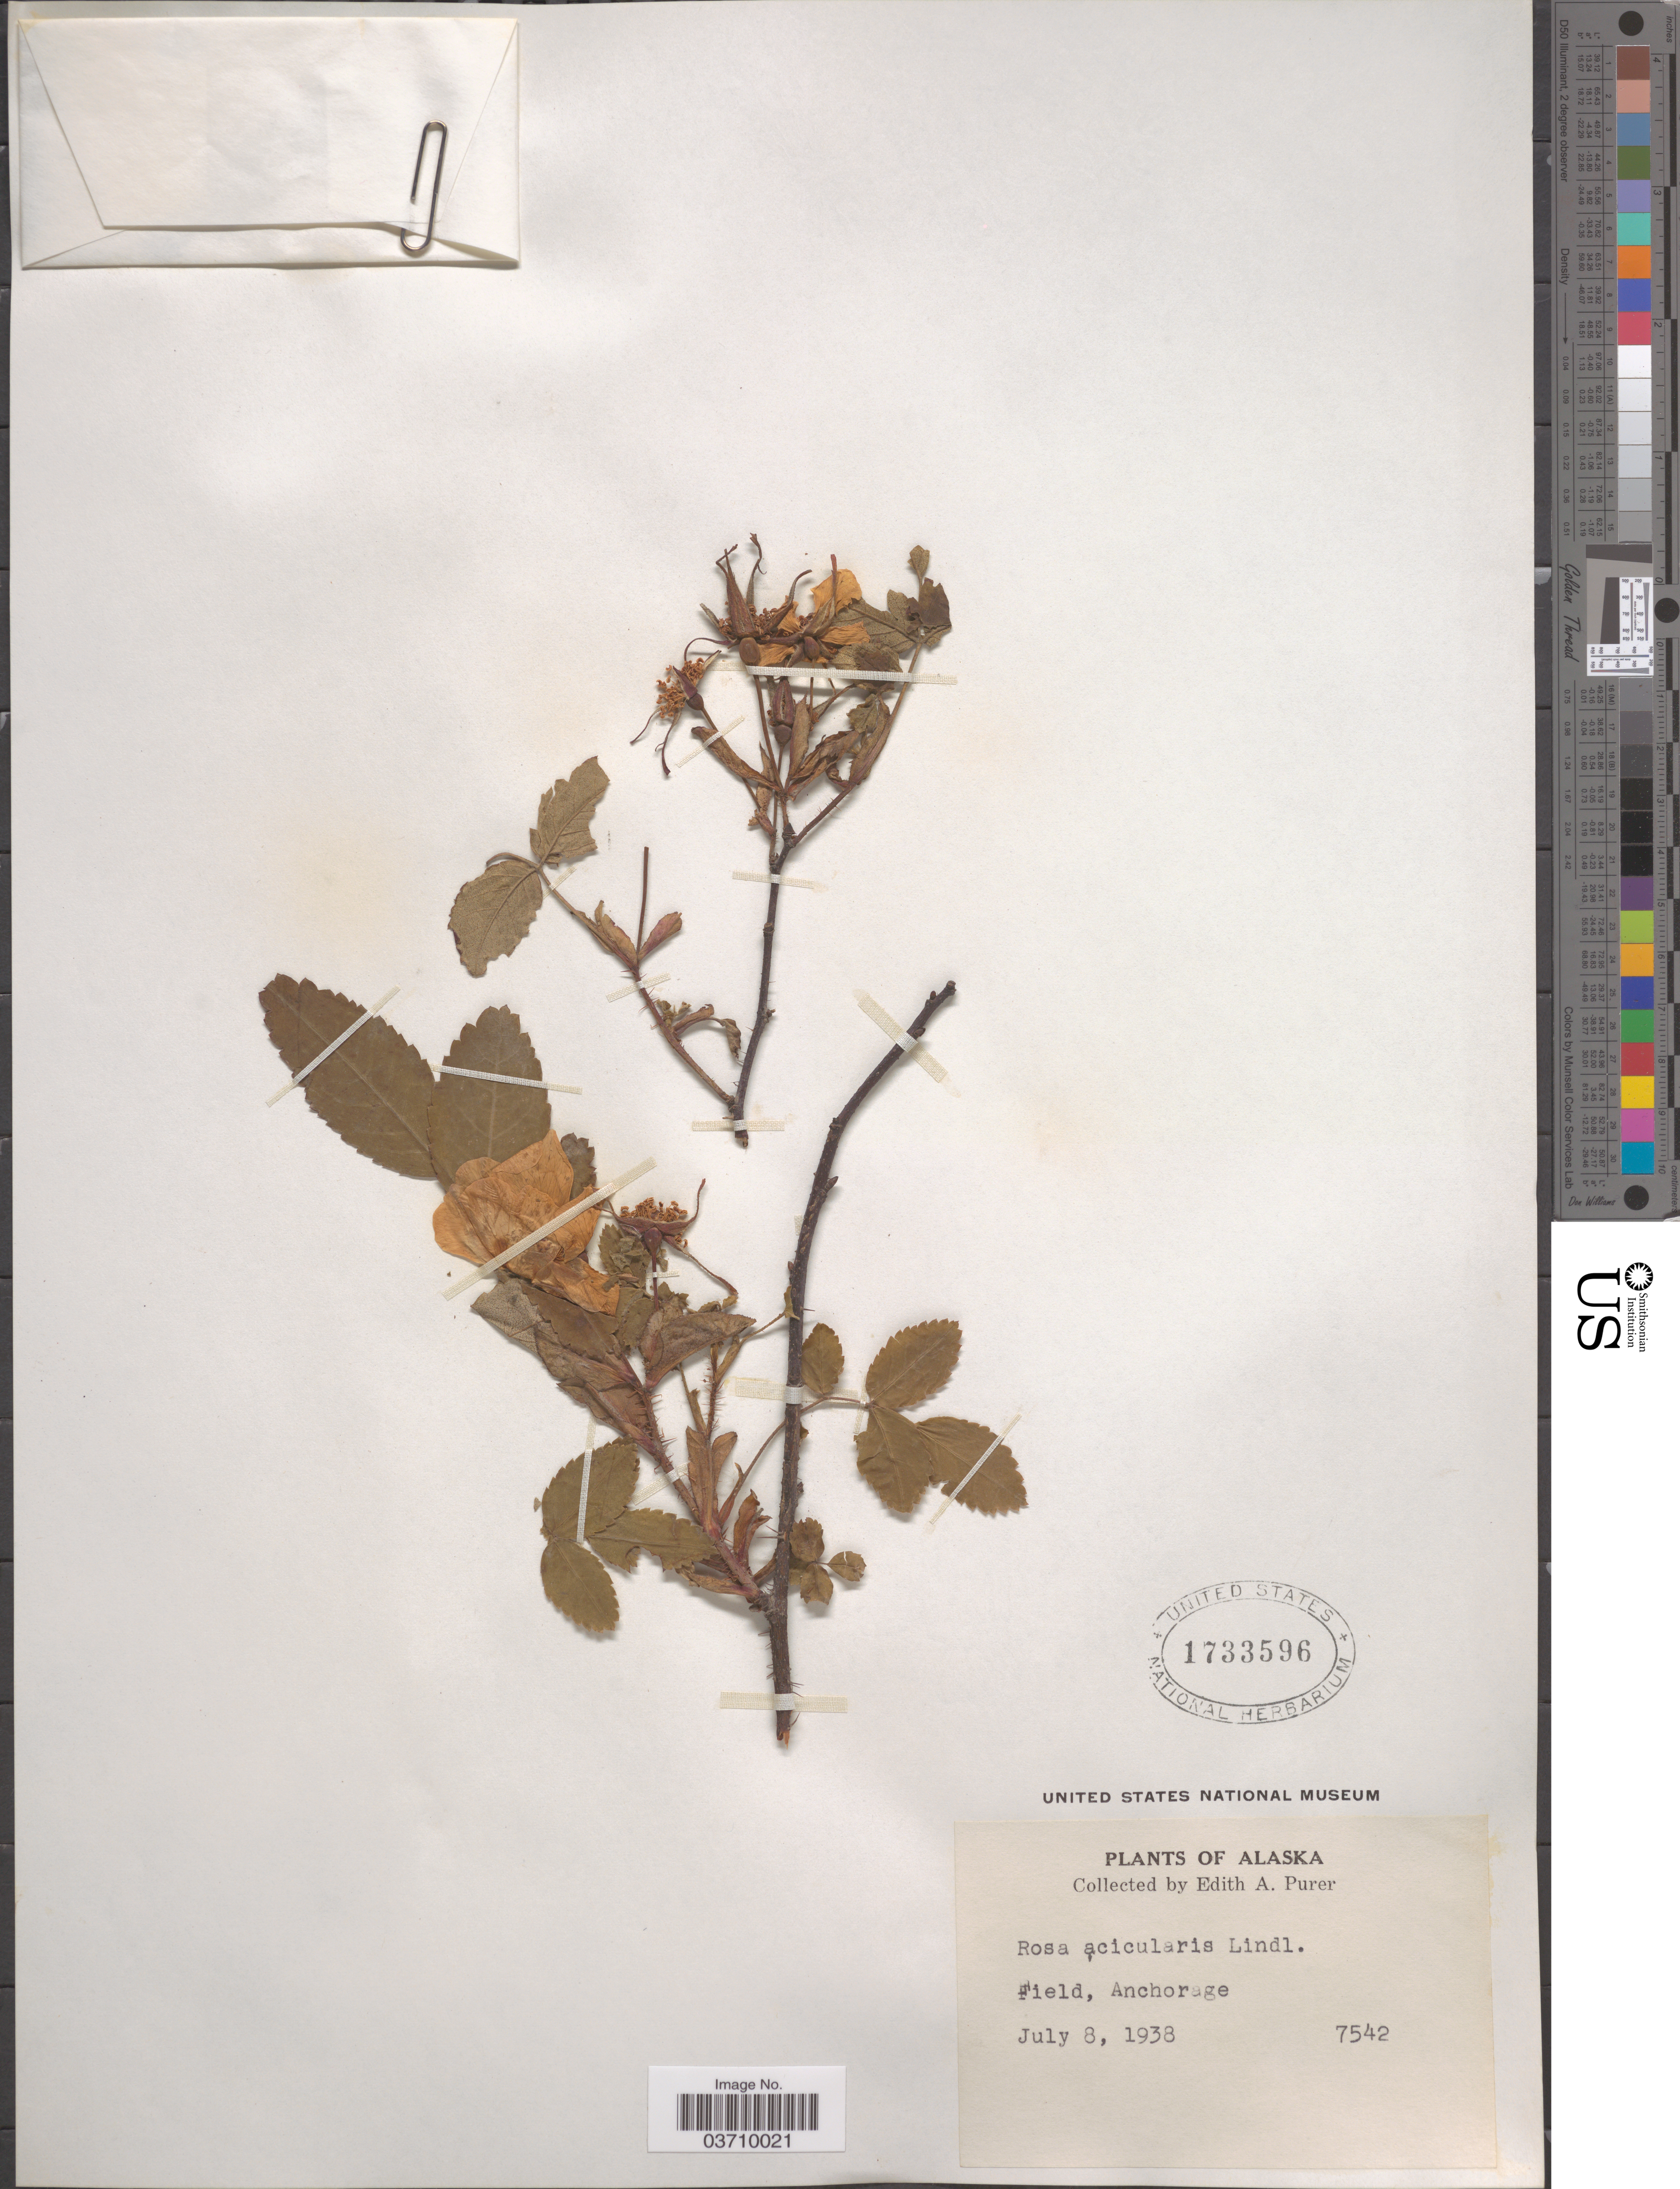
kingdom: Plantae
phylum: Tracheophyta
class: Magnoliopsida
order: Rosales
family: Rosaceae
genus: Rosa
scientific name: Rosa acicularis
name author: Lindl.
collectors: E. Purer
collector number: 7542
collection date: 1938-07-08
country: United States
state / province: Alaska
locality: Field, Anchorage.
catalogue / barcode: US 1733596